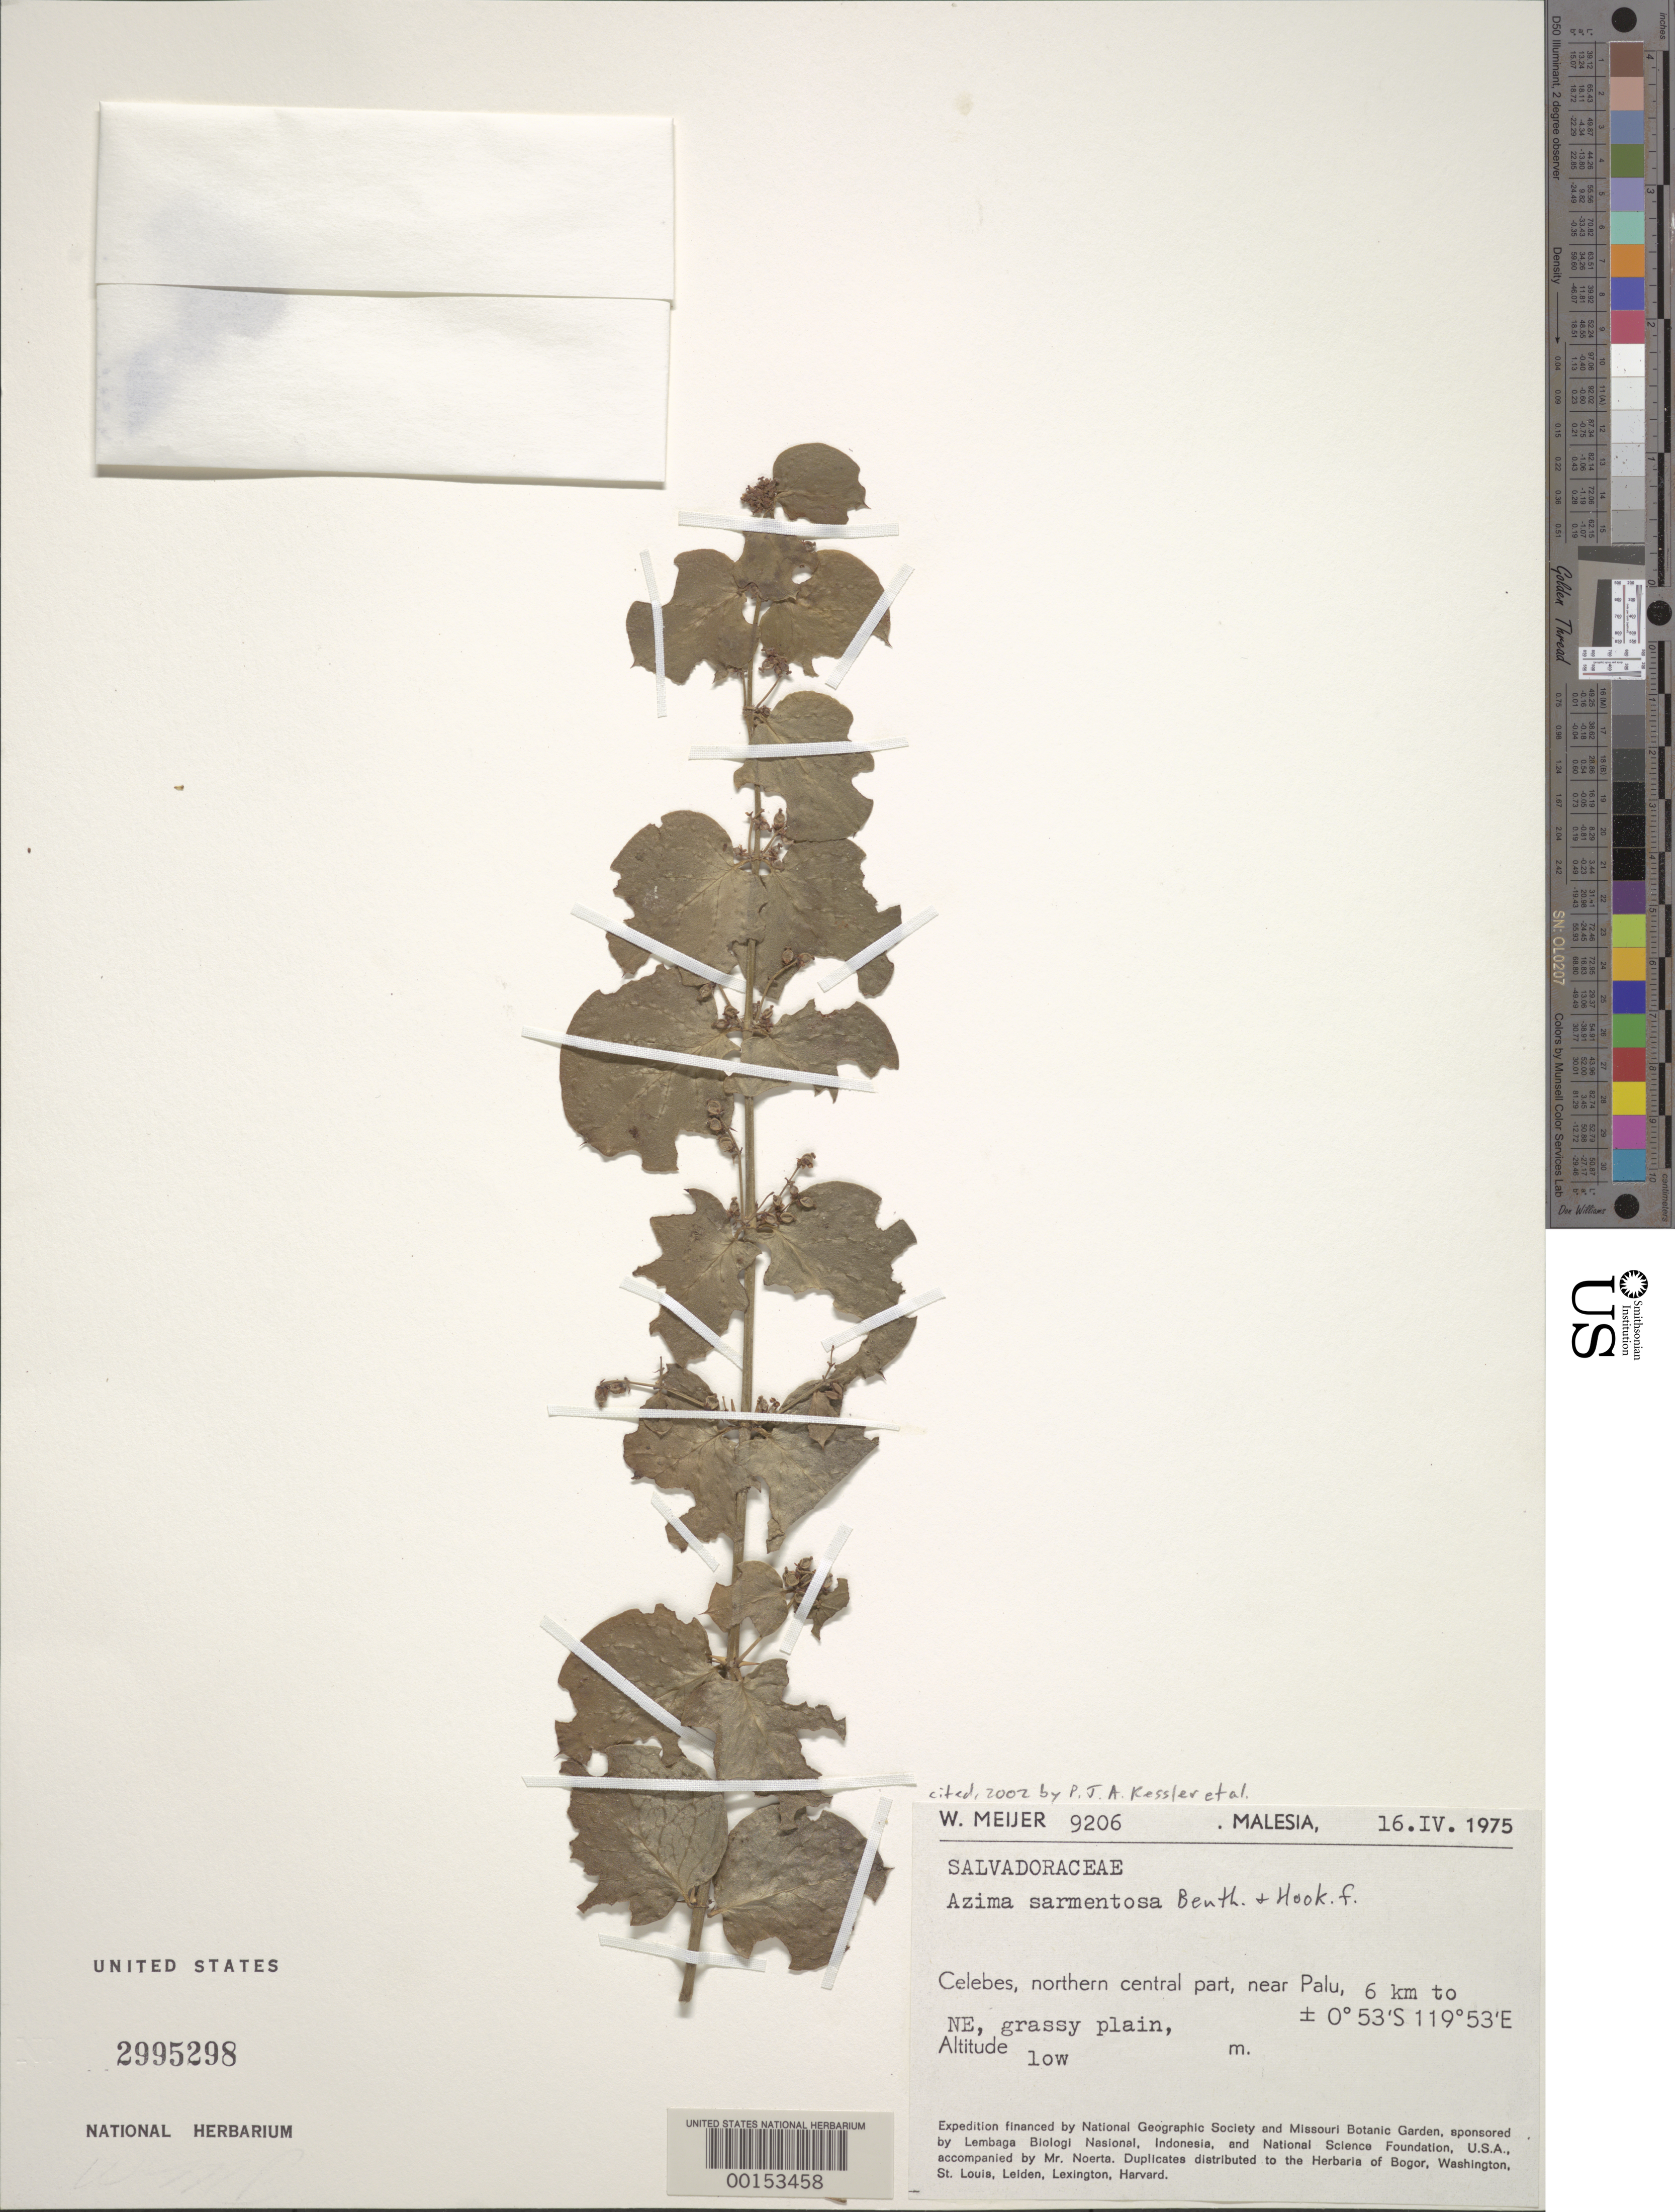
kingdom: Plantae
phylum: Tracheophyta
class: Magnoliopsida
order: Brassicales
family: Salvadoraceae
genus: Azima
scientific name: Azima sarmentosa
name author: (Blume) Benth. & Hook. f.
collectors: W. Meijer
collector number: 9206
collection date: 1975-04-16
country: Malaysia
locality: Malesia. Celebes, northern central part, near Palu, 6 km to NE, grassy plain.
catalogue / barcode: US 2995298